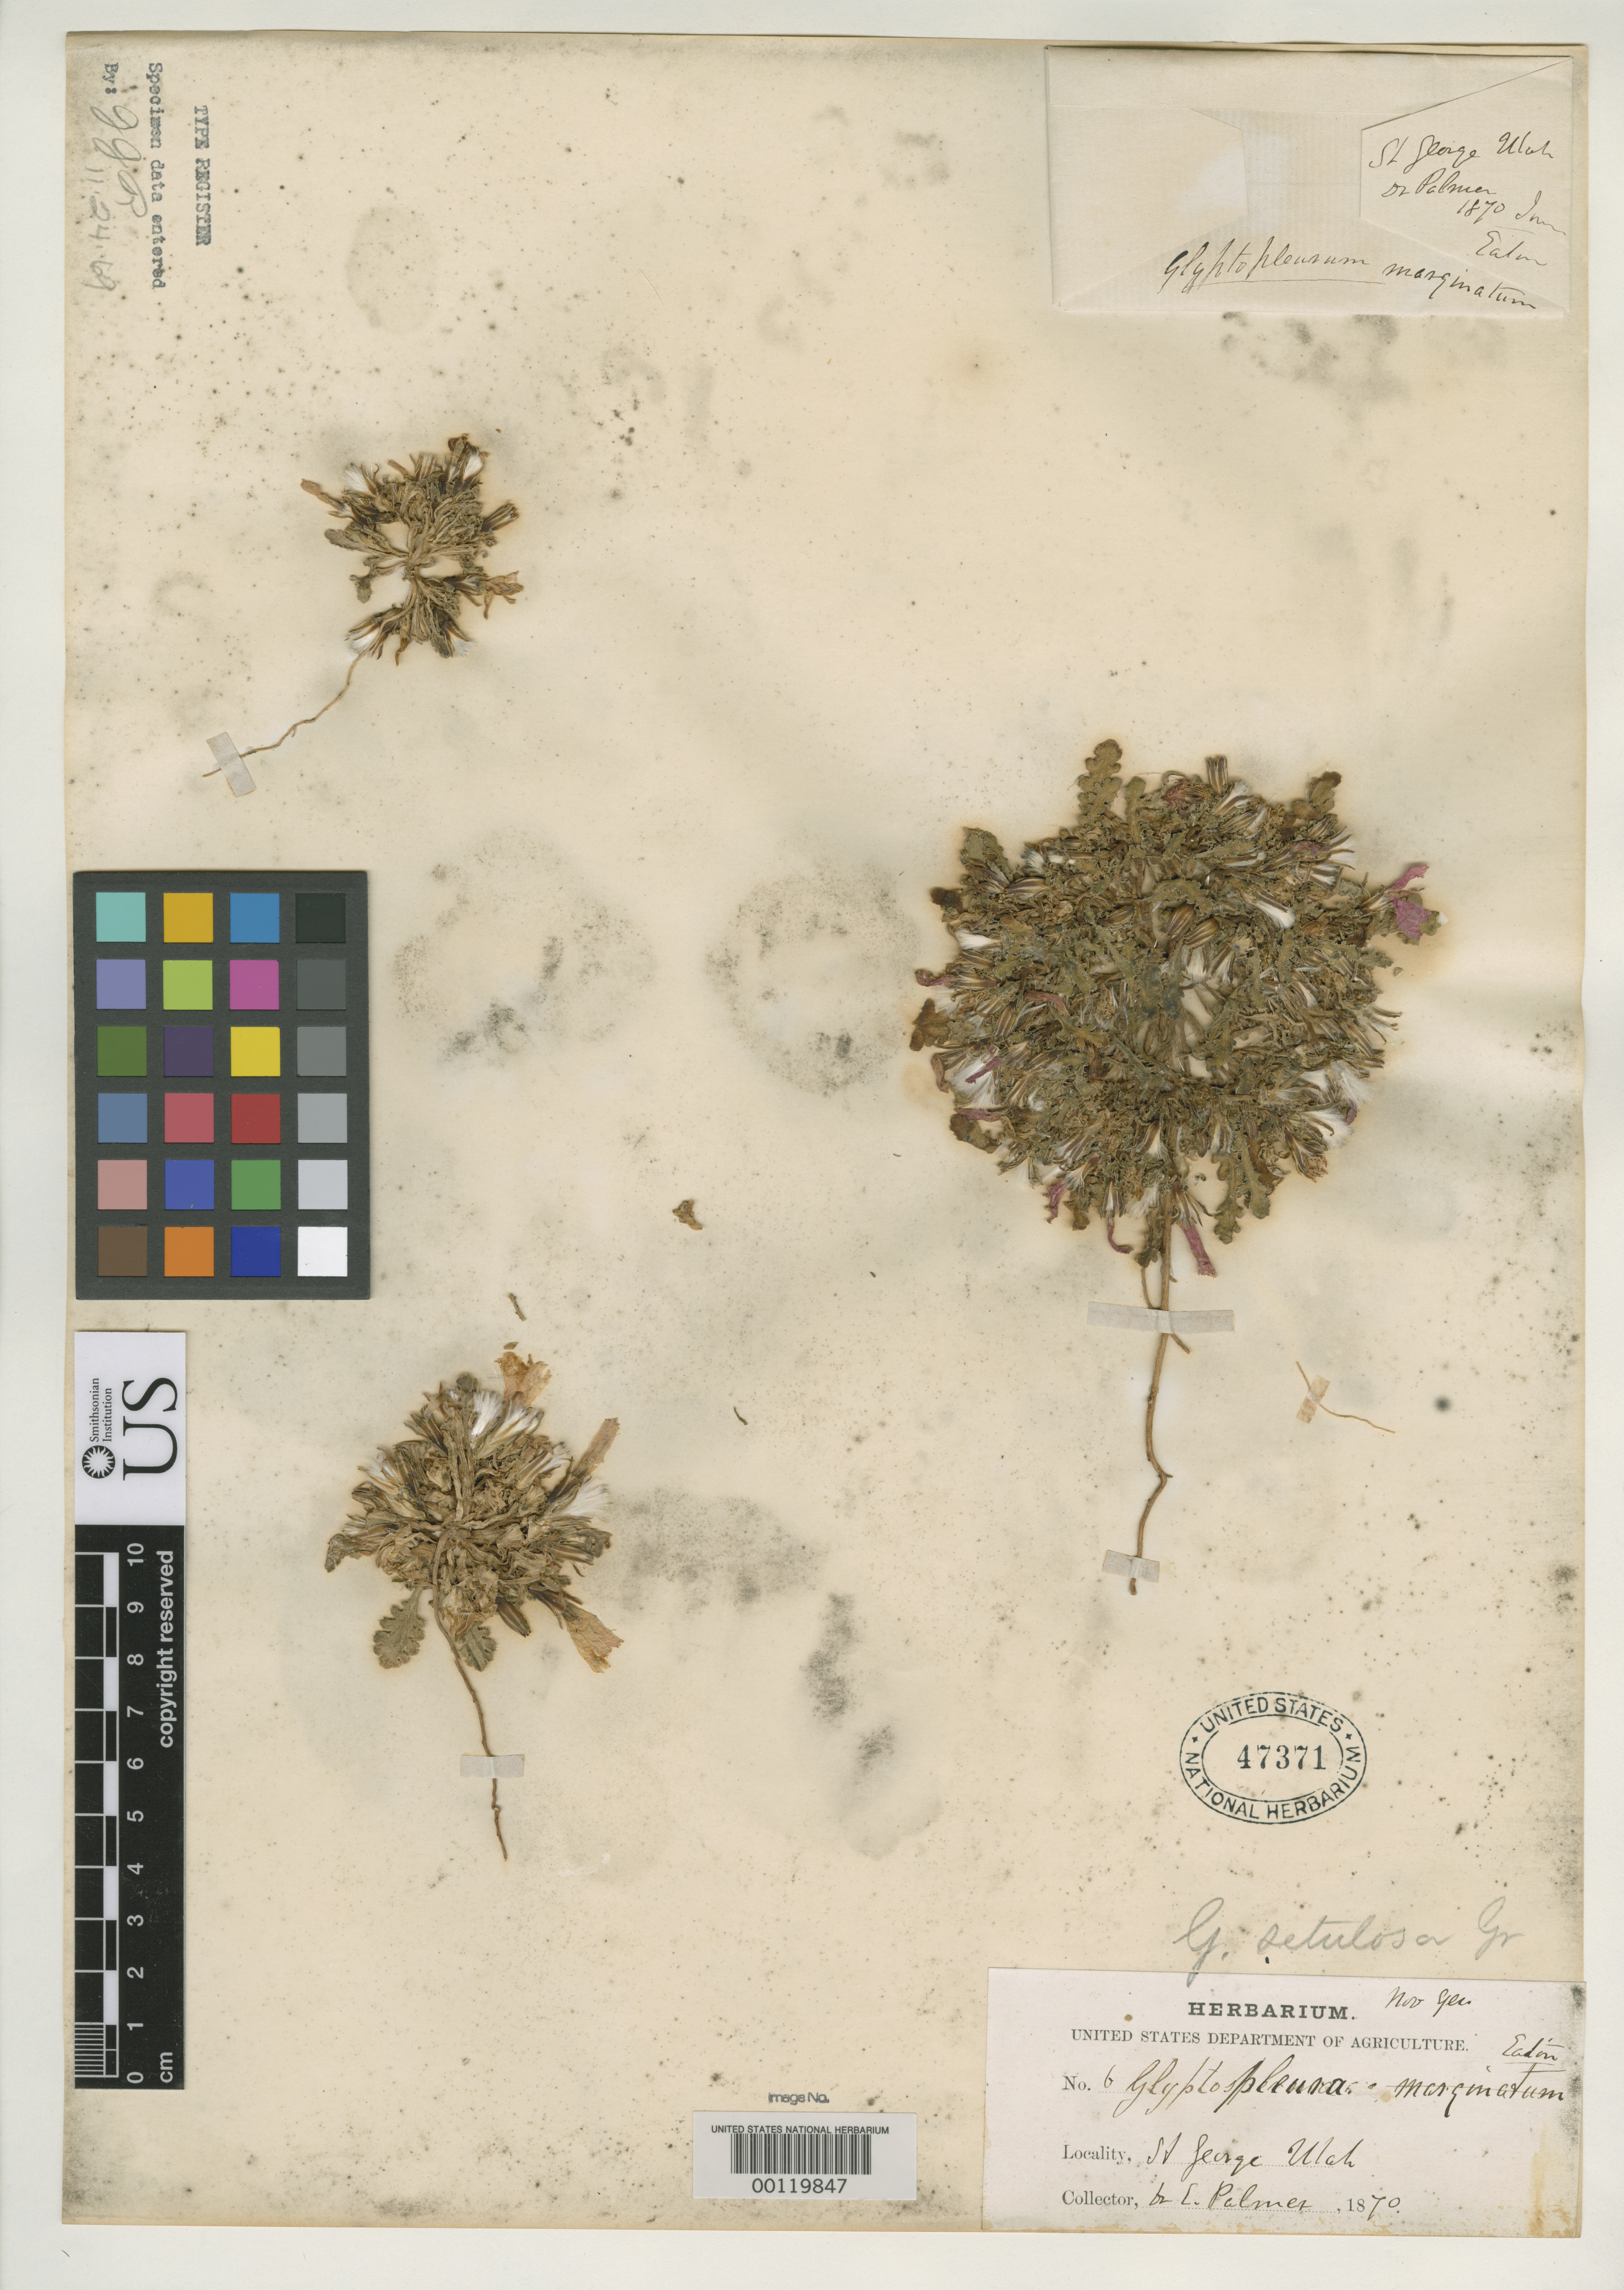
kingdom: Plantae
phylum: Tracheophyta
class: Magnoliopsida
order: Asterales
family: Asteraceae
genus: Glyptopleura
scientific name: Glyptopleura setulosa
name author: A. Gray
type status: Type Collection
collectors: E. Palmer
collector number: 6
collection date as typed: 1870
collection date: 1870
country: United States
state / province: Utah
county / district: Washington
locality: St. George.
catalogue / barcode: US 47371